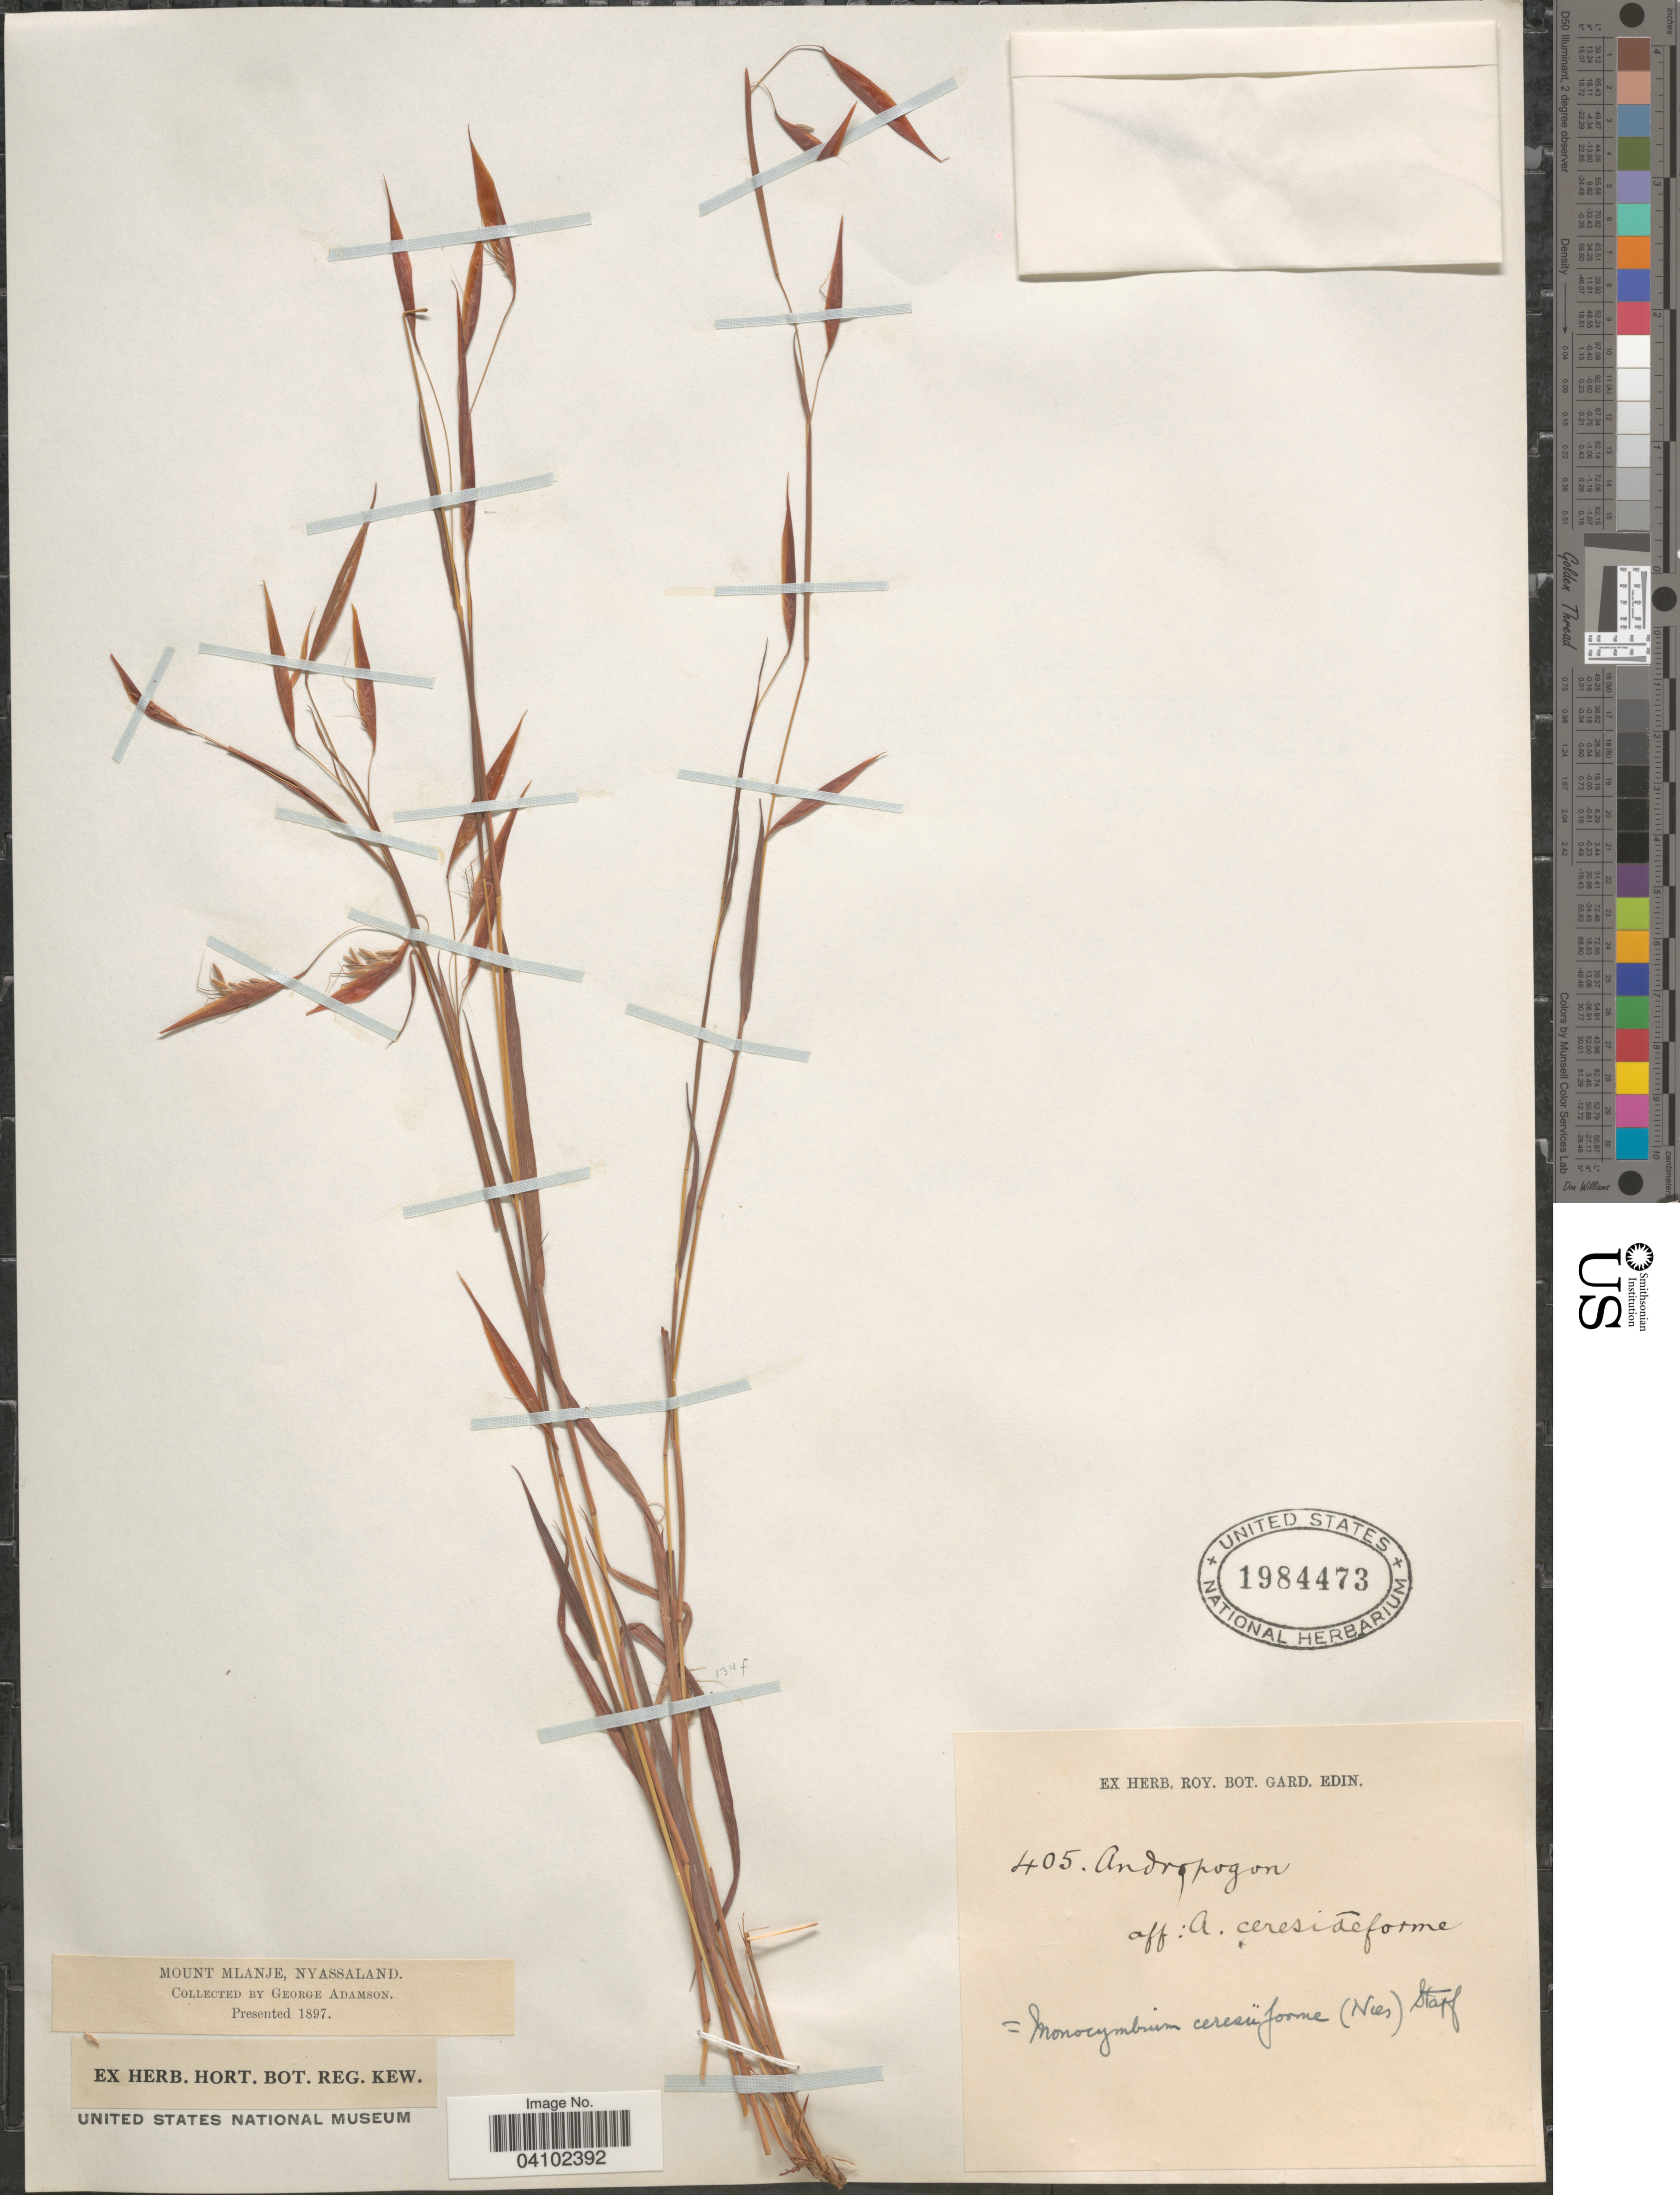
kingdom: Plantae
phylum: Tracheophyta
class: Liliopsida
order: Poales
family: Poaceae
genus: Monocymbium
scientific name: Monocymbium ceresiiforme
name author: (Nees) Stapf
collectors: G. Adamson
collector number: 405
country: Malawi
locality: Mount Mlanje, Nyassaland.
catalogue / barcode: US 1984473